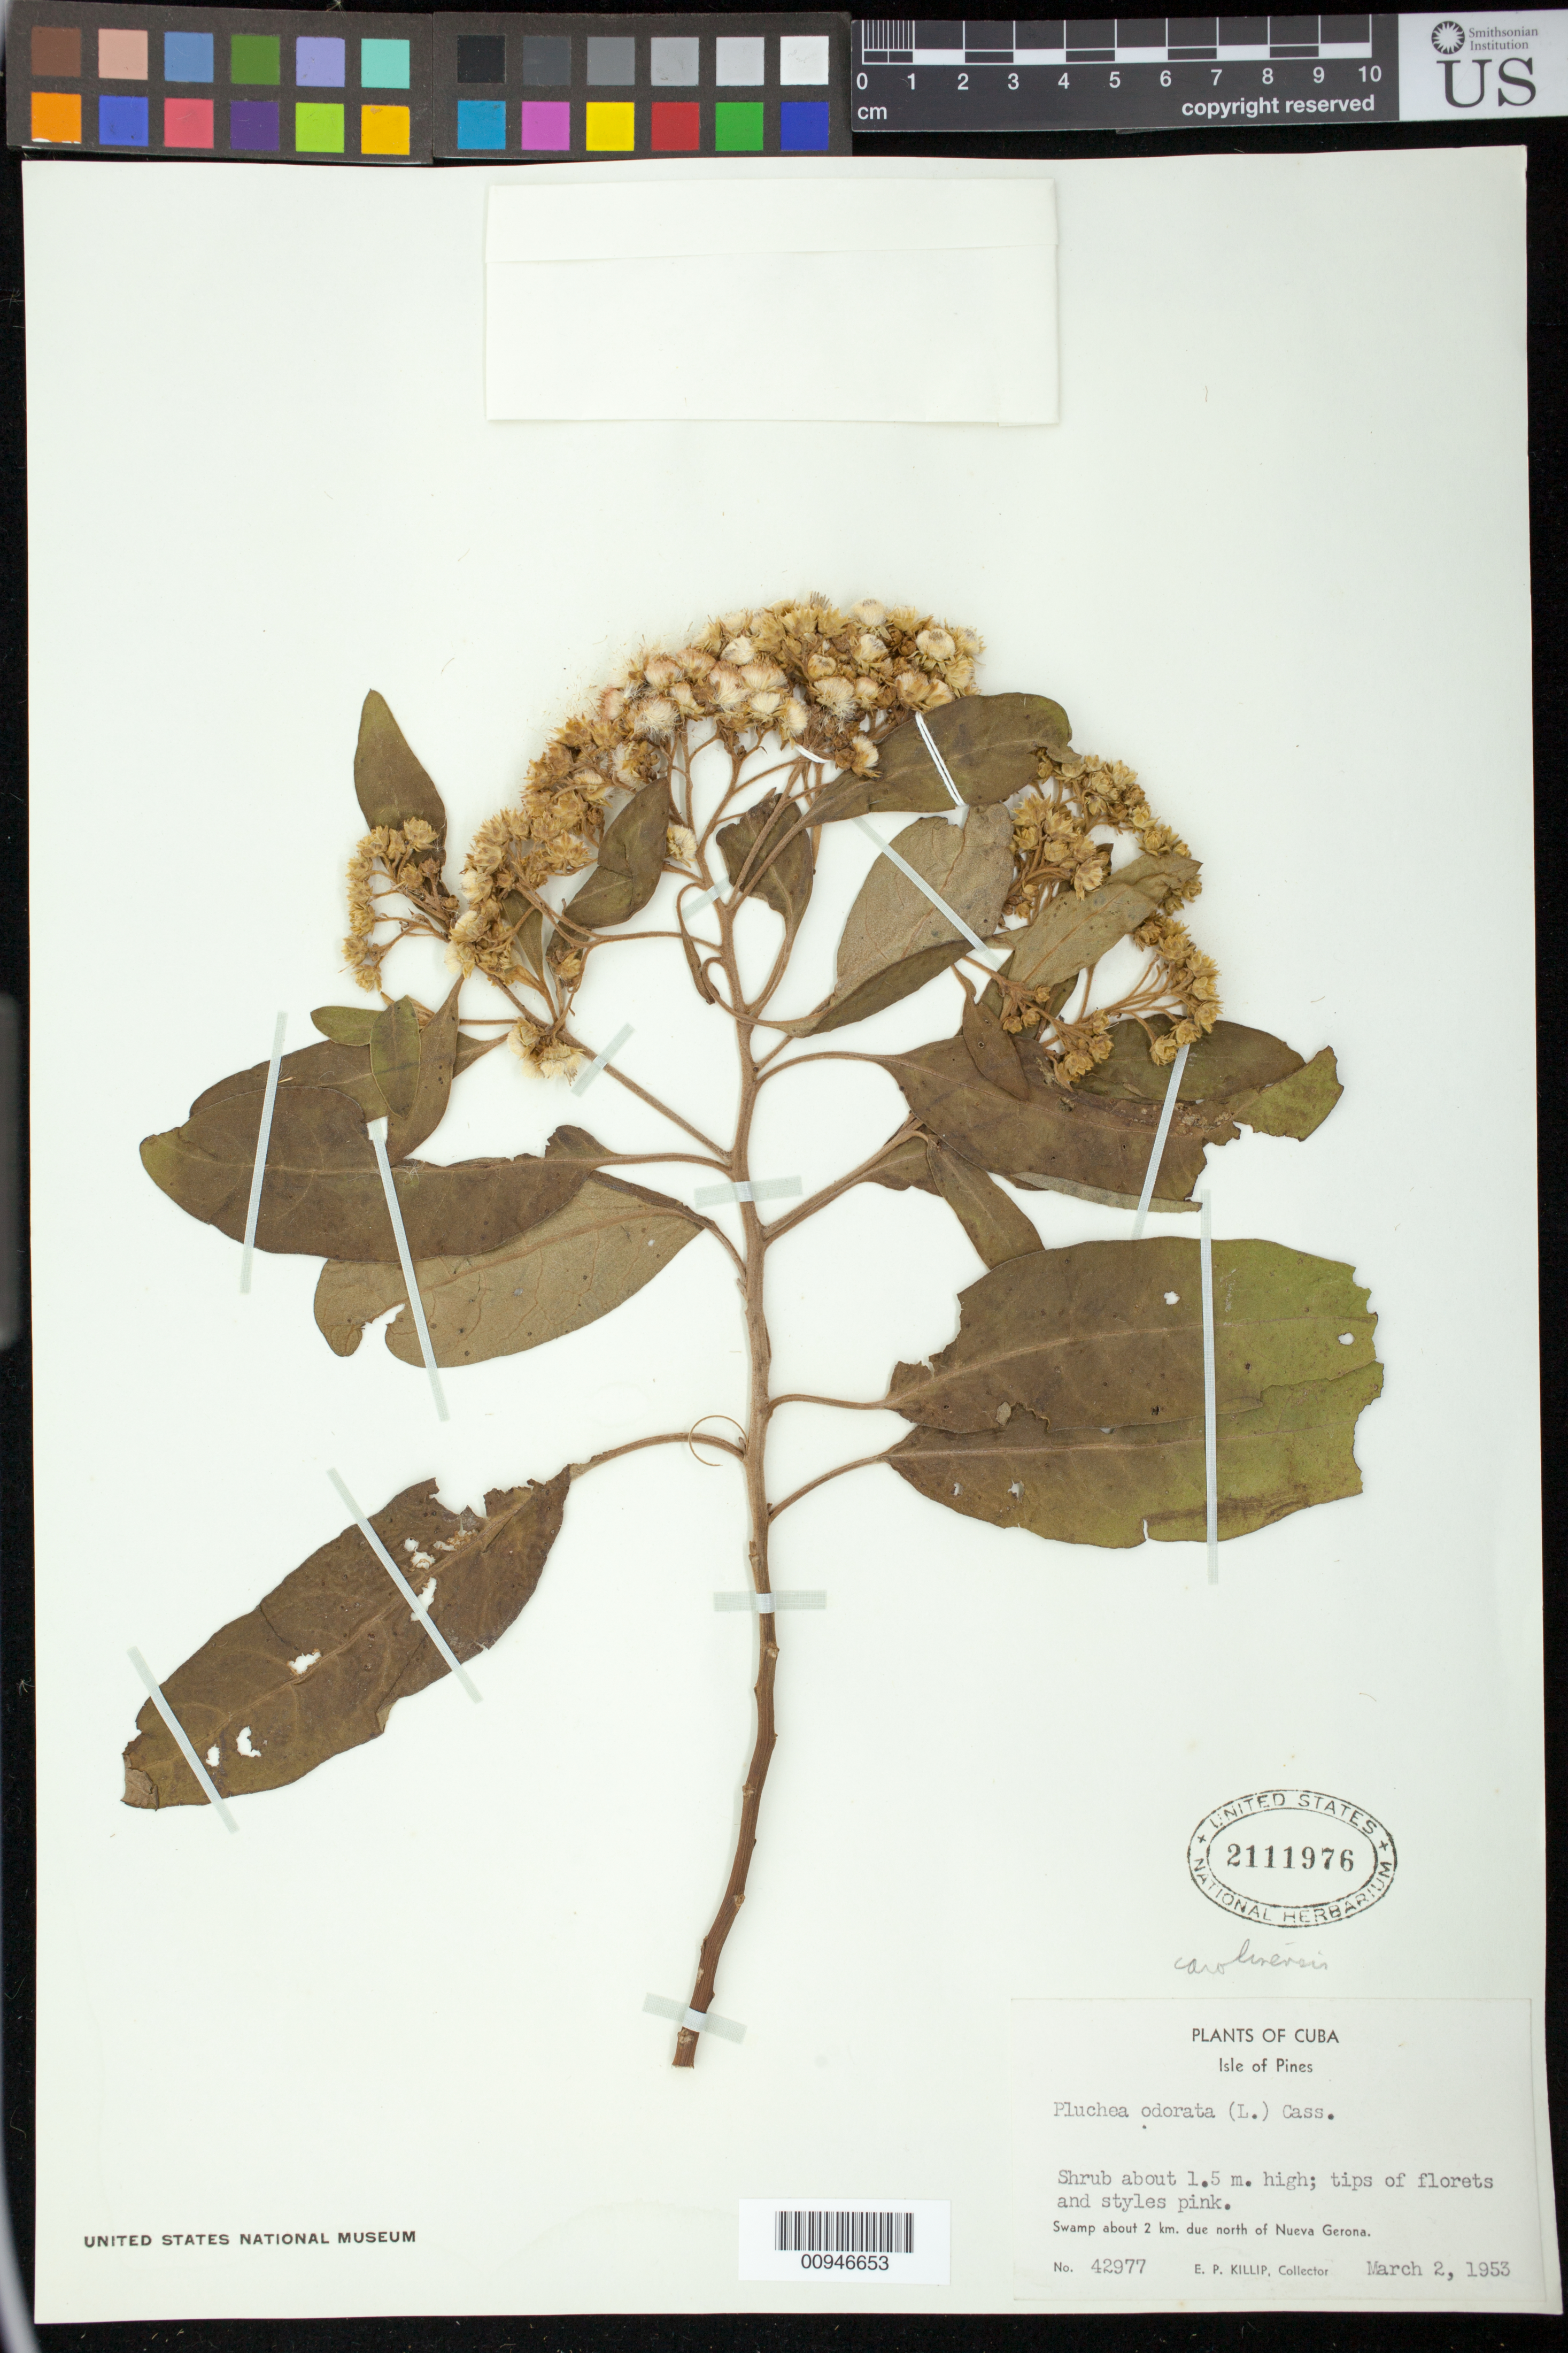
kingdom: Plantae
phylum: Tracheophyta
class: Magnoliopsida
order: Asterales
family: Asteraceae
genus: Pluchea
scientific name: Pluchea carolinensis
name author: (Jacq.) D. Don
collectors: E. P. Killip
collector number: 42977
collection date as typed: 02 Mar 1953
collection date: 1953-03-02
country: Cuba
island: Isla de la Juventud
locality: Swamp ca 2 km due N of Nueva Gerona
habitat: Swamp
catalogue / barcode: US 2111976